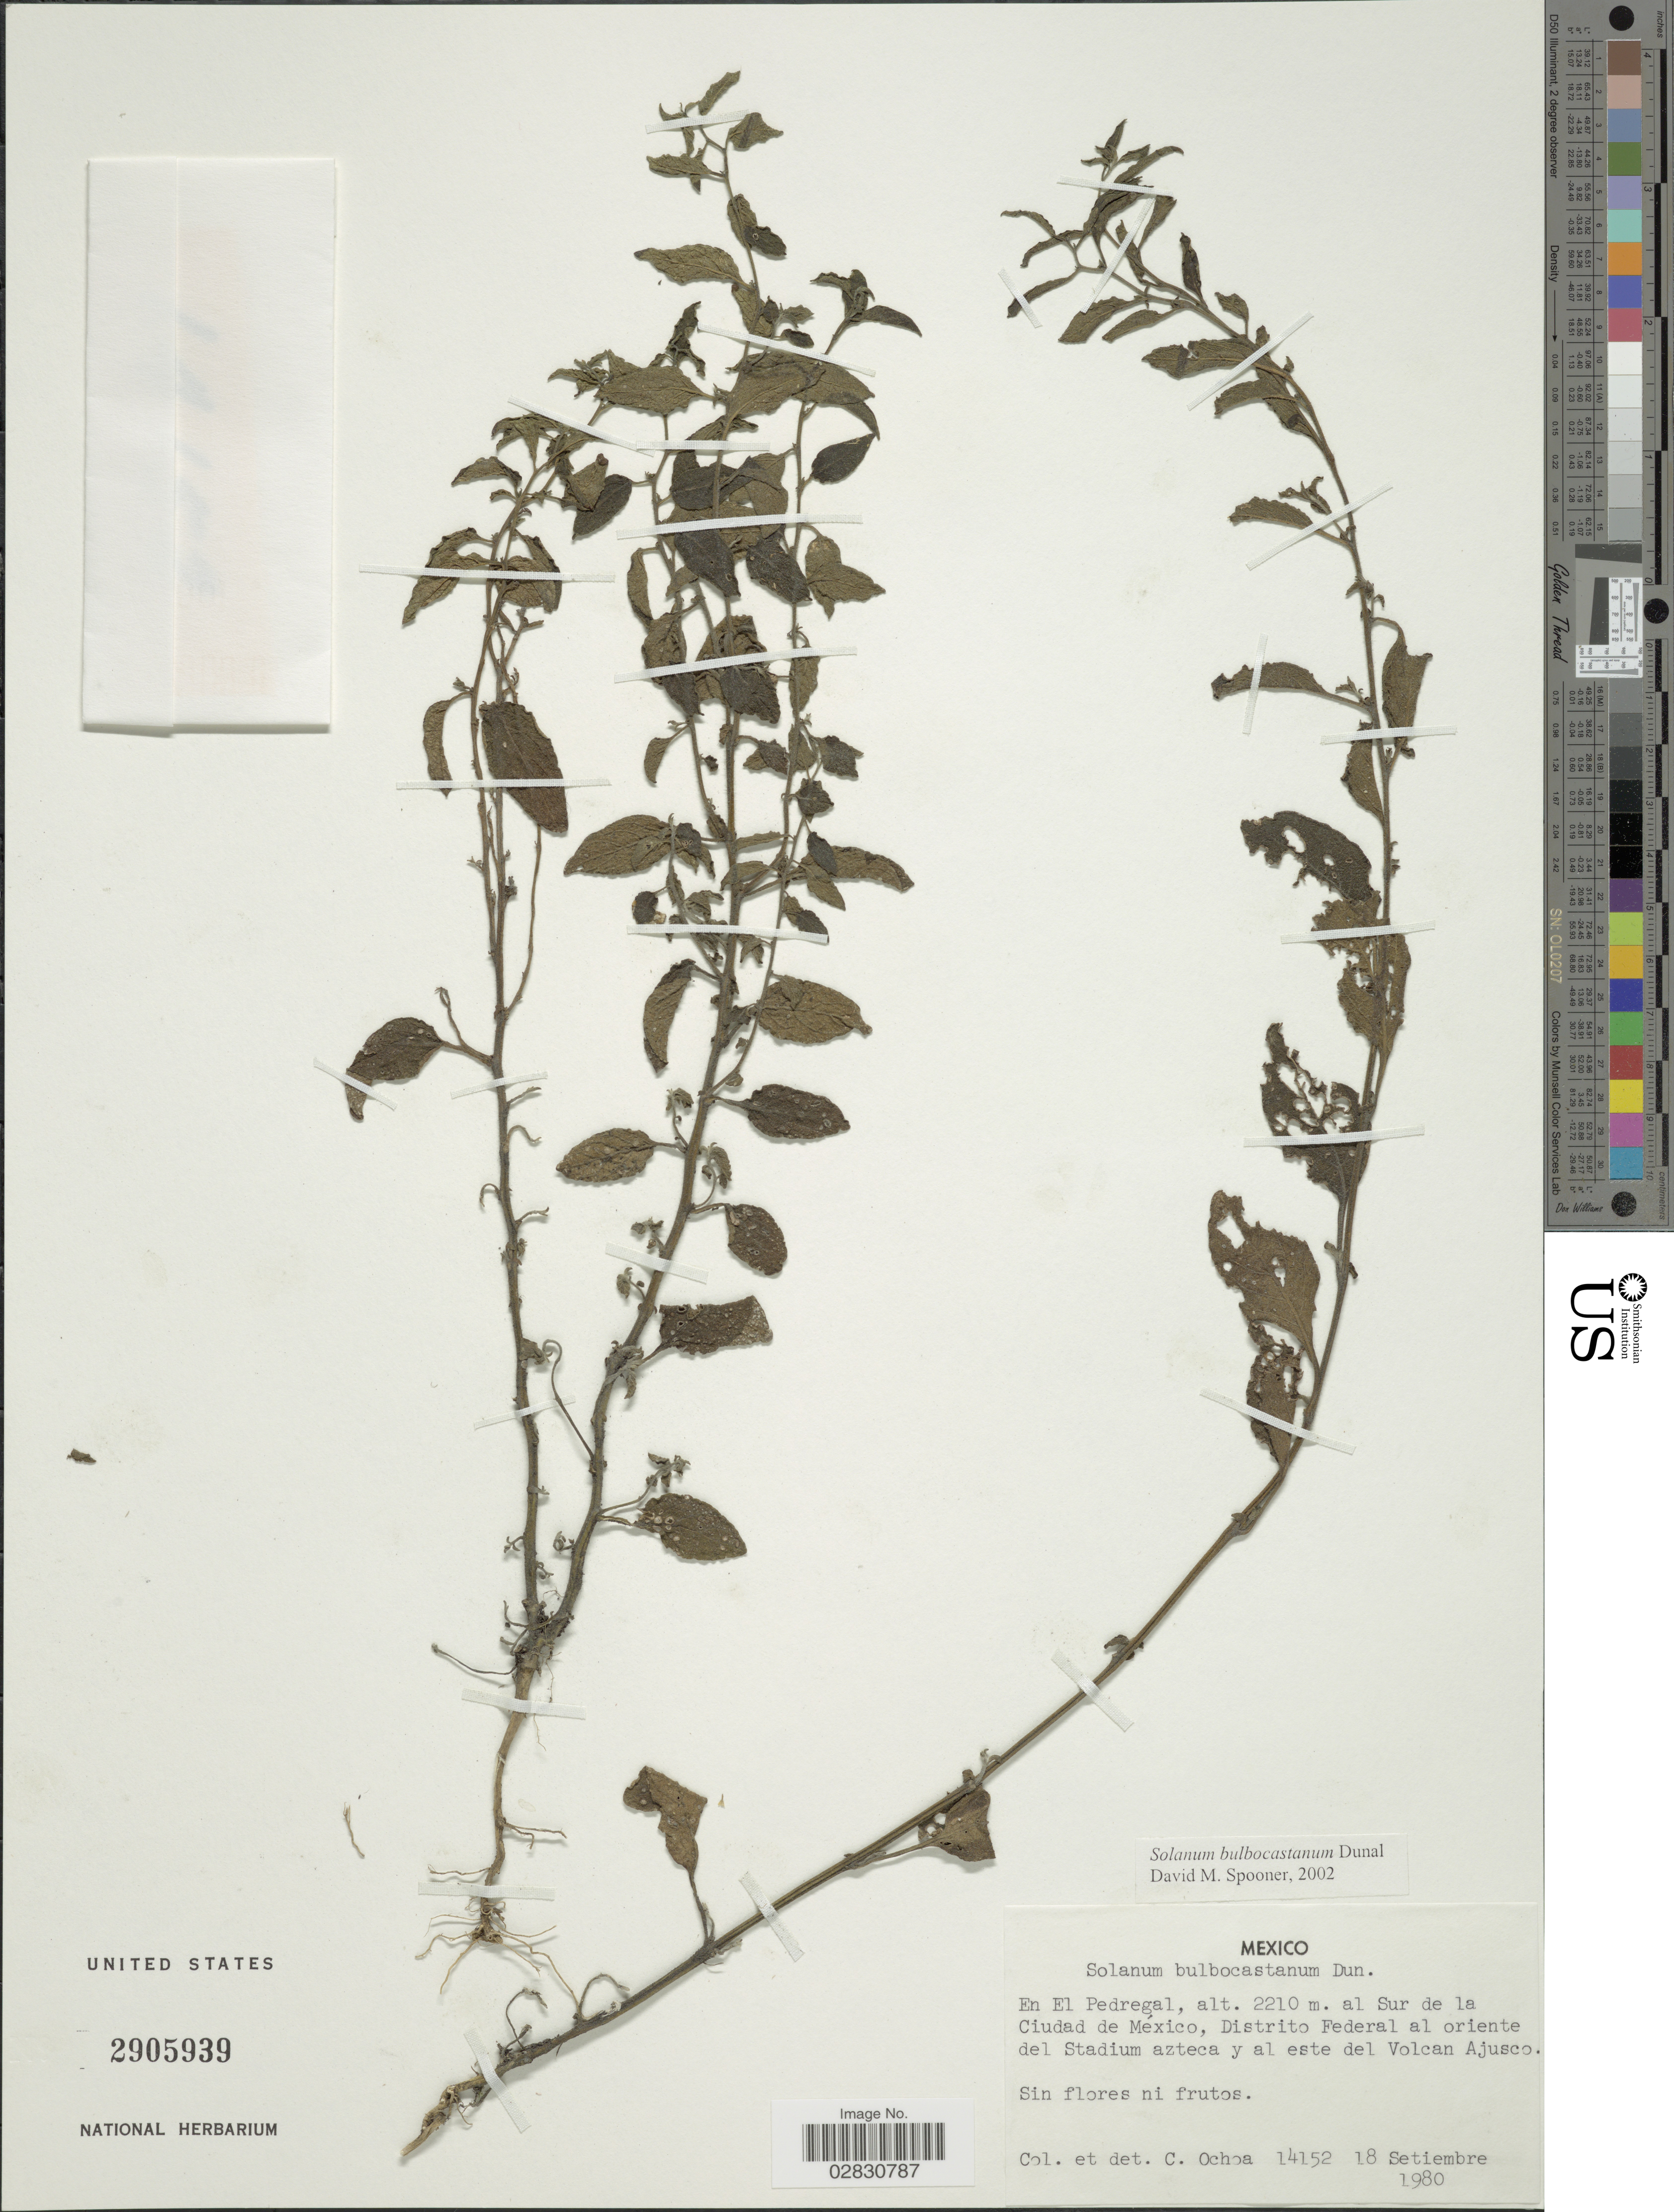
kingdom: Plantae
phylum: Tracheophyta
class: Magnoliopsida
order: Solanales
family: Solanaceae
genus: Solanum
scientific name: Solanum bulbocastanum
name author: Dunal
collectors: C. Ochoa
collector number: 14152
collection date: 1980-09-18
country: Mexico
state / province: Distrito Federal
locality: En El Pedregal, al Sur de la Ciudad de México, Distrito Federal al oriente del Stadium azteca y al este del Volcan Ajusco.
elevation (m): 2210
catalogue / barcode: US 2905939